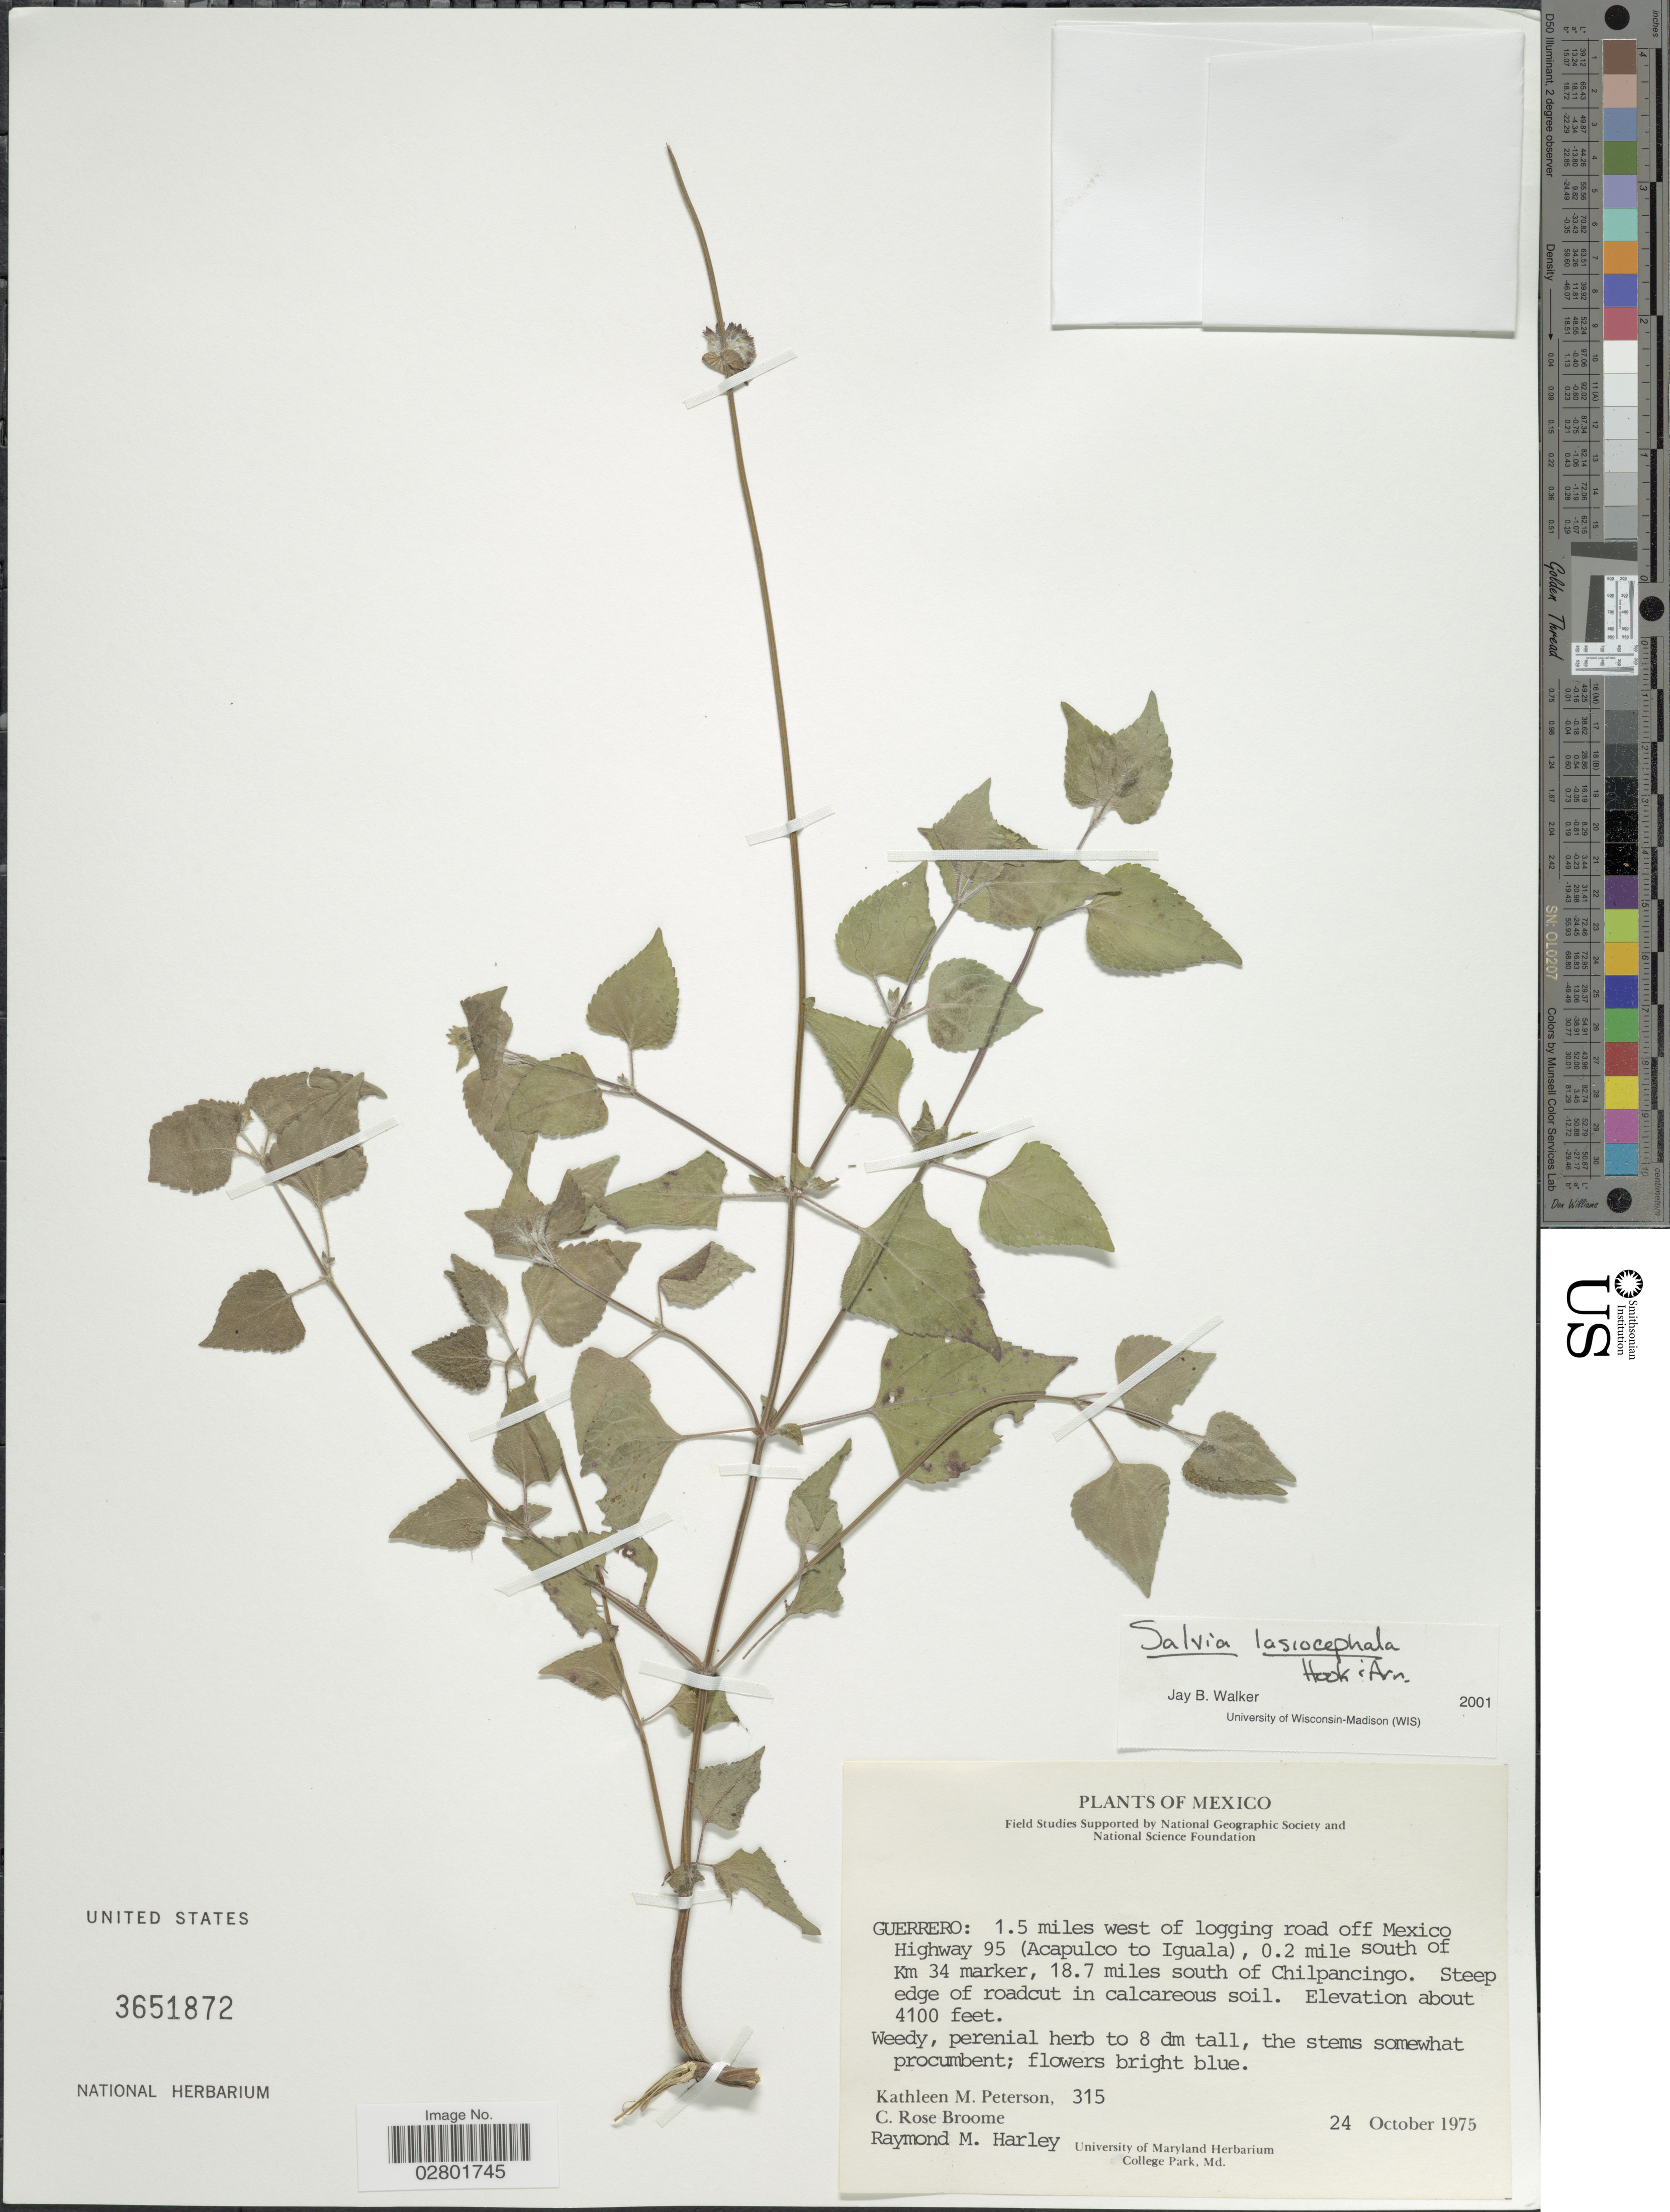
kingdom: Plantae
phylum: Tracheophyta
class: Magnoliopsida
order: Lamiales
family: Lamiaceae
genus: Salvia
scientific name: Salvia lasiocephala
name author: Hook. & Arn.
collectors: K. Peterson, C. R. Broome & R. M. Harley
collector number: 315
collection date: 1975-10-24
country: Mexico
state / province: Guerrero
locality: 1.5 miles west of logging road off Mexico Highway 95 (Acapulco to Iguala), 0.2 mile south of Km 34 marker, 18.7 miles south of Chilpancingo.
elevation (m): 1250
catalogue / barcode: US 3651872